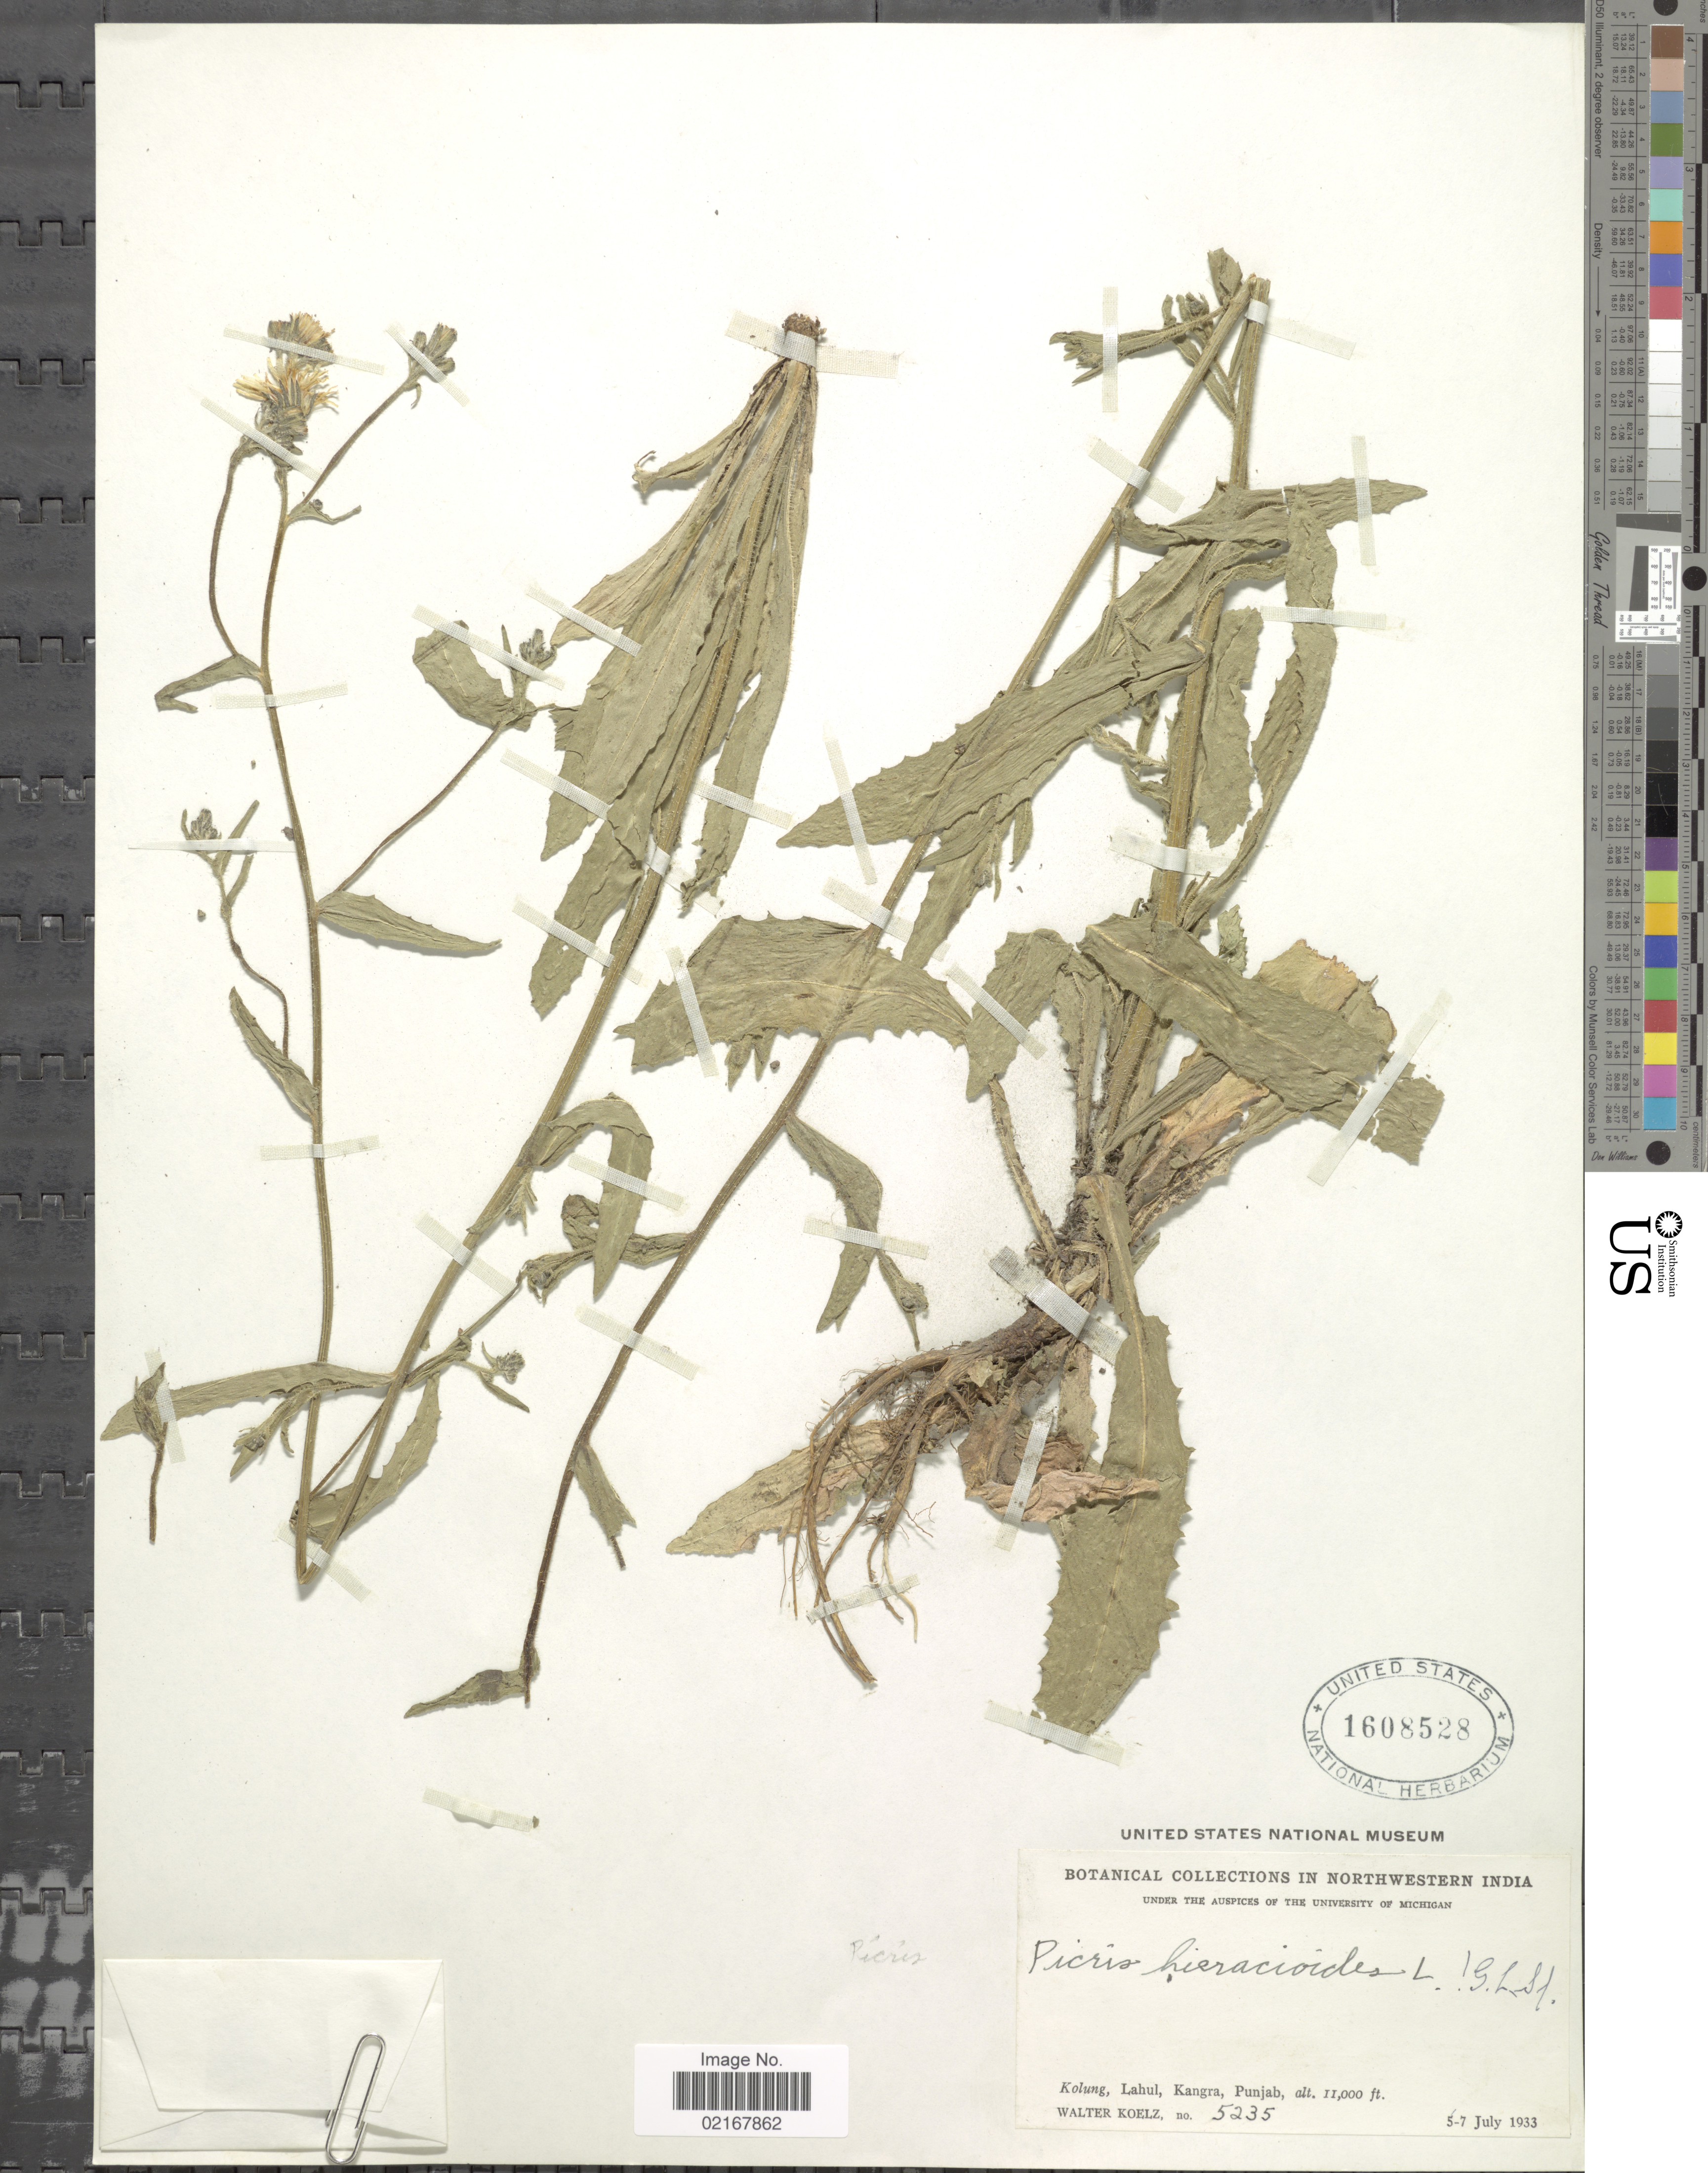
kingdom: Plantae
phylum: Tracheophyta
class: Magnoliopsida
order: Asterales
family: Asteraceae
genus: Picris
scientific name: Picris hieracioides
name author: L.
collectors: W. N. Koelz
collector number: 5235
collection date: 1933-07-05/1933-07-07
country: India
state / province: Himachal Pradesh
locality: Northwestern Punjab, Kolung, Lahul, Kangra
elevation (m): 3353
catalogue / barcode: US 1608528